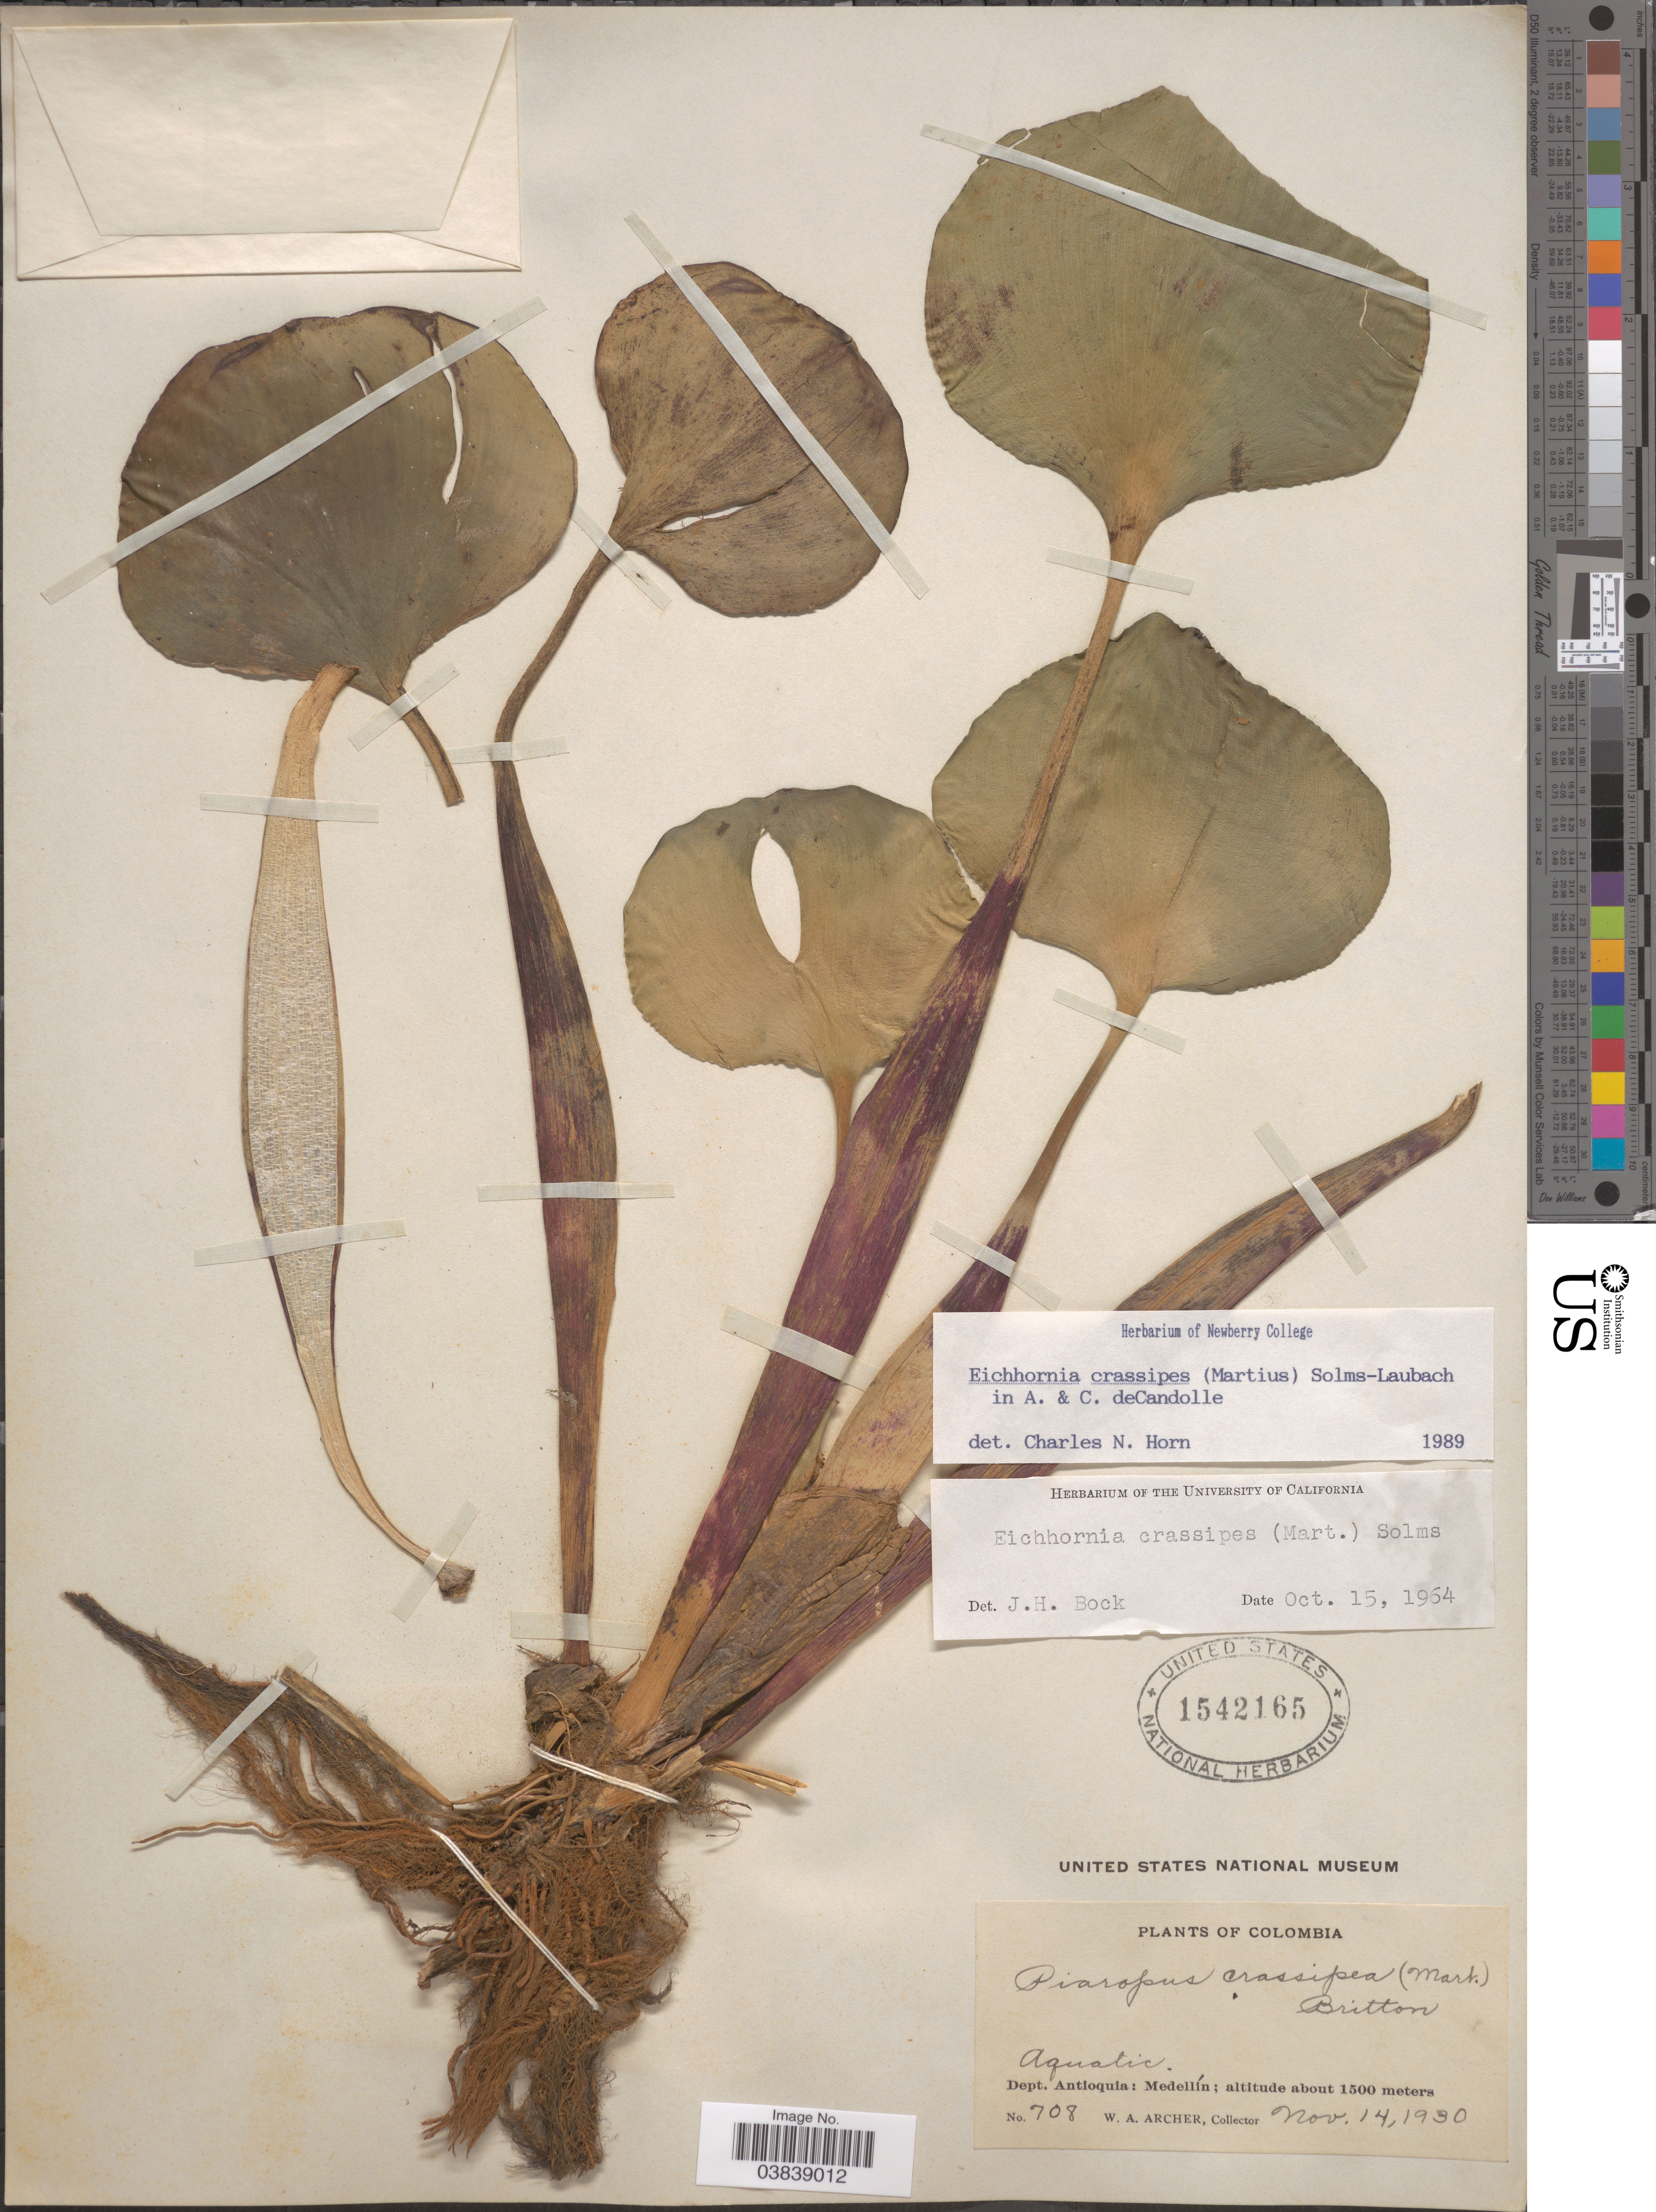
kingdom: Plantae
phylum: Tracheophyta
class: Liliopsida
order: Commelinales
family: Pontederiaceae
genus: Eichhornia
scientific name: Eichhornia crassipes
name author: (Mart.) Solms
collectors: W. Archer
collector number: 708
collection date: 1930-11-14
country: Colombia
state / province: Antioquia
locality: Dept. Antioquia: Medellín.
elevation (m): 1500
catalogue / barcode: US 1542165